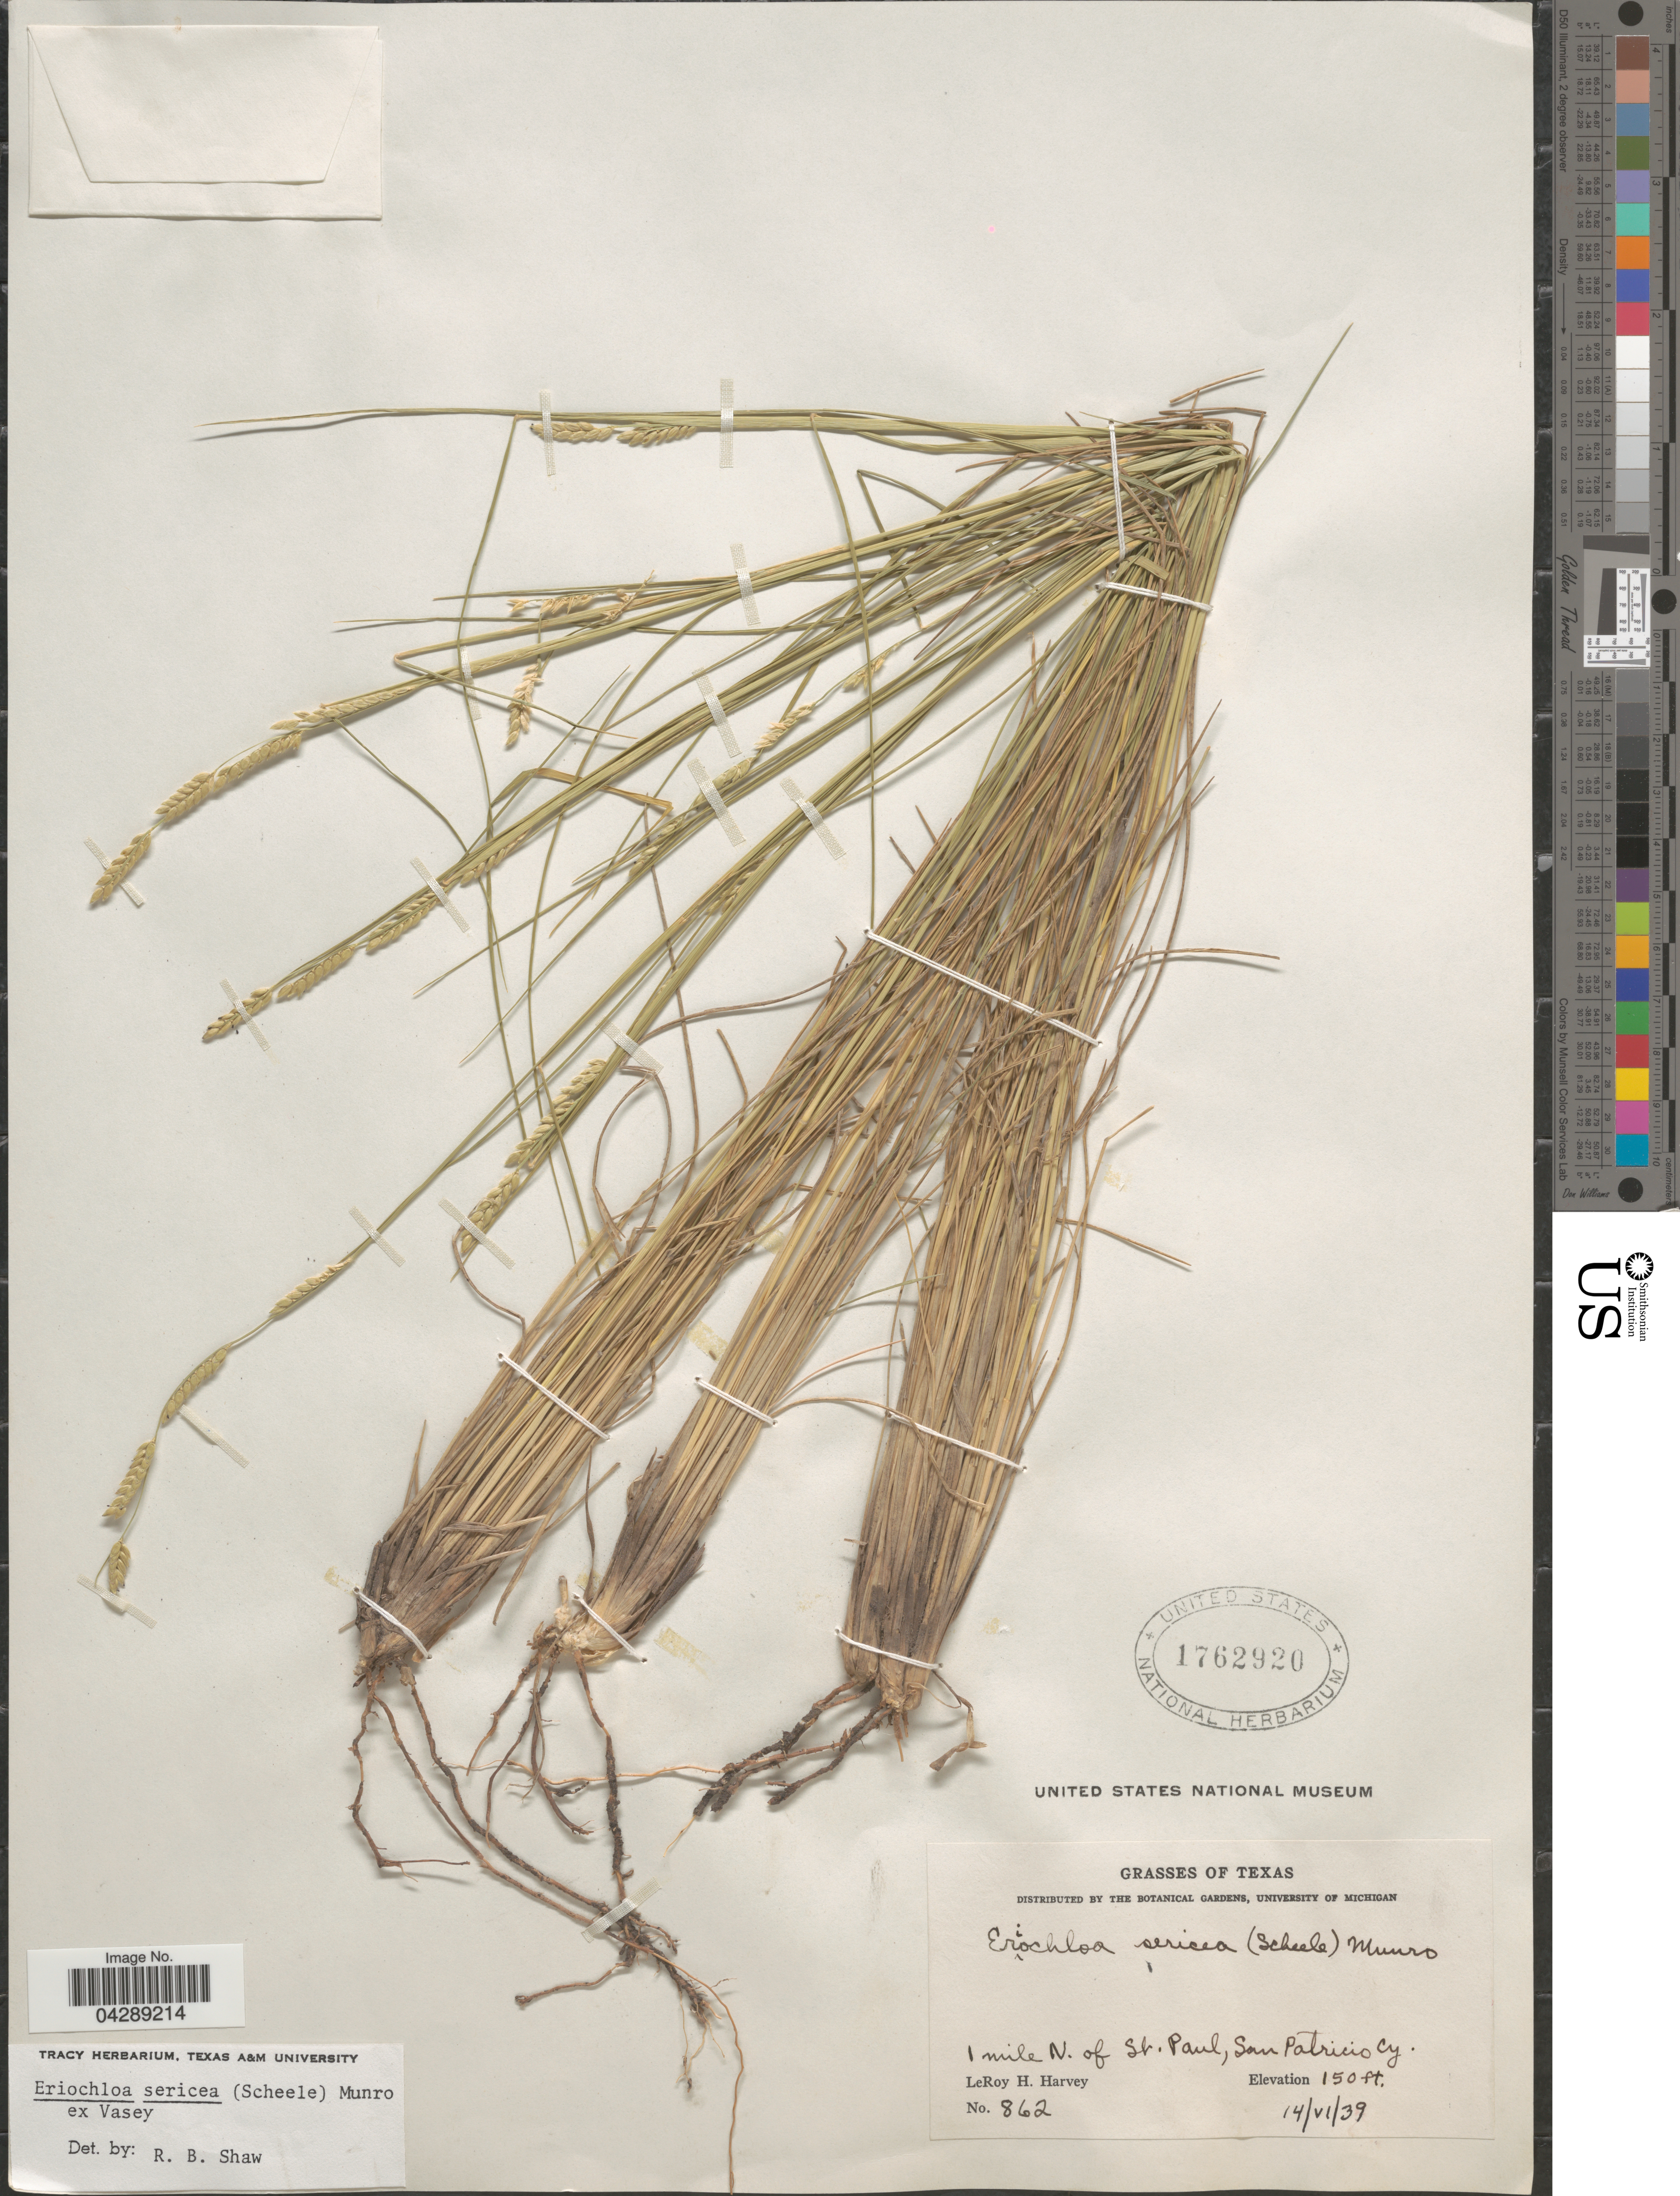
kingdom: Plantae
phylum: Tracheophyta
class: Liliopsida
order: Poales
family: Poaceae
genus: Eriochloa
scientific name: Eriochloa sericea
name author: (Scheele) Munro ex Vasey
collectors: L. H. Harvey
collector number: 862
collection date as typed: Transcribed d/m/y: 14/6/39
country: United States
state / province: Texas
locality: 1 mile N. of St. Paul, San Patricio Cy.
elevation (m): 46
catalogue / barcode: US 1762920